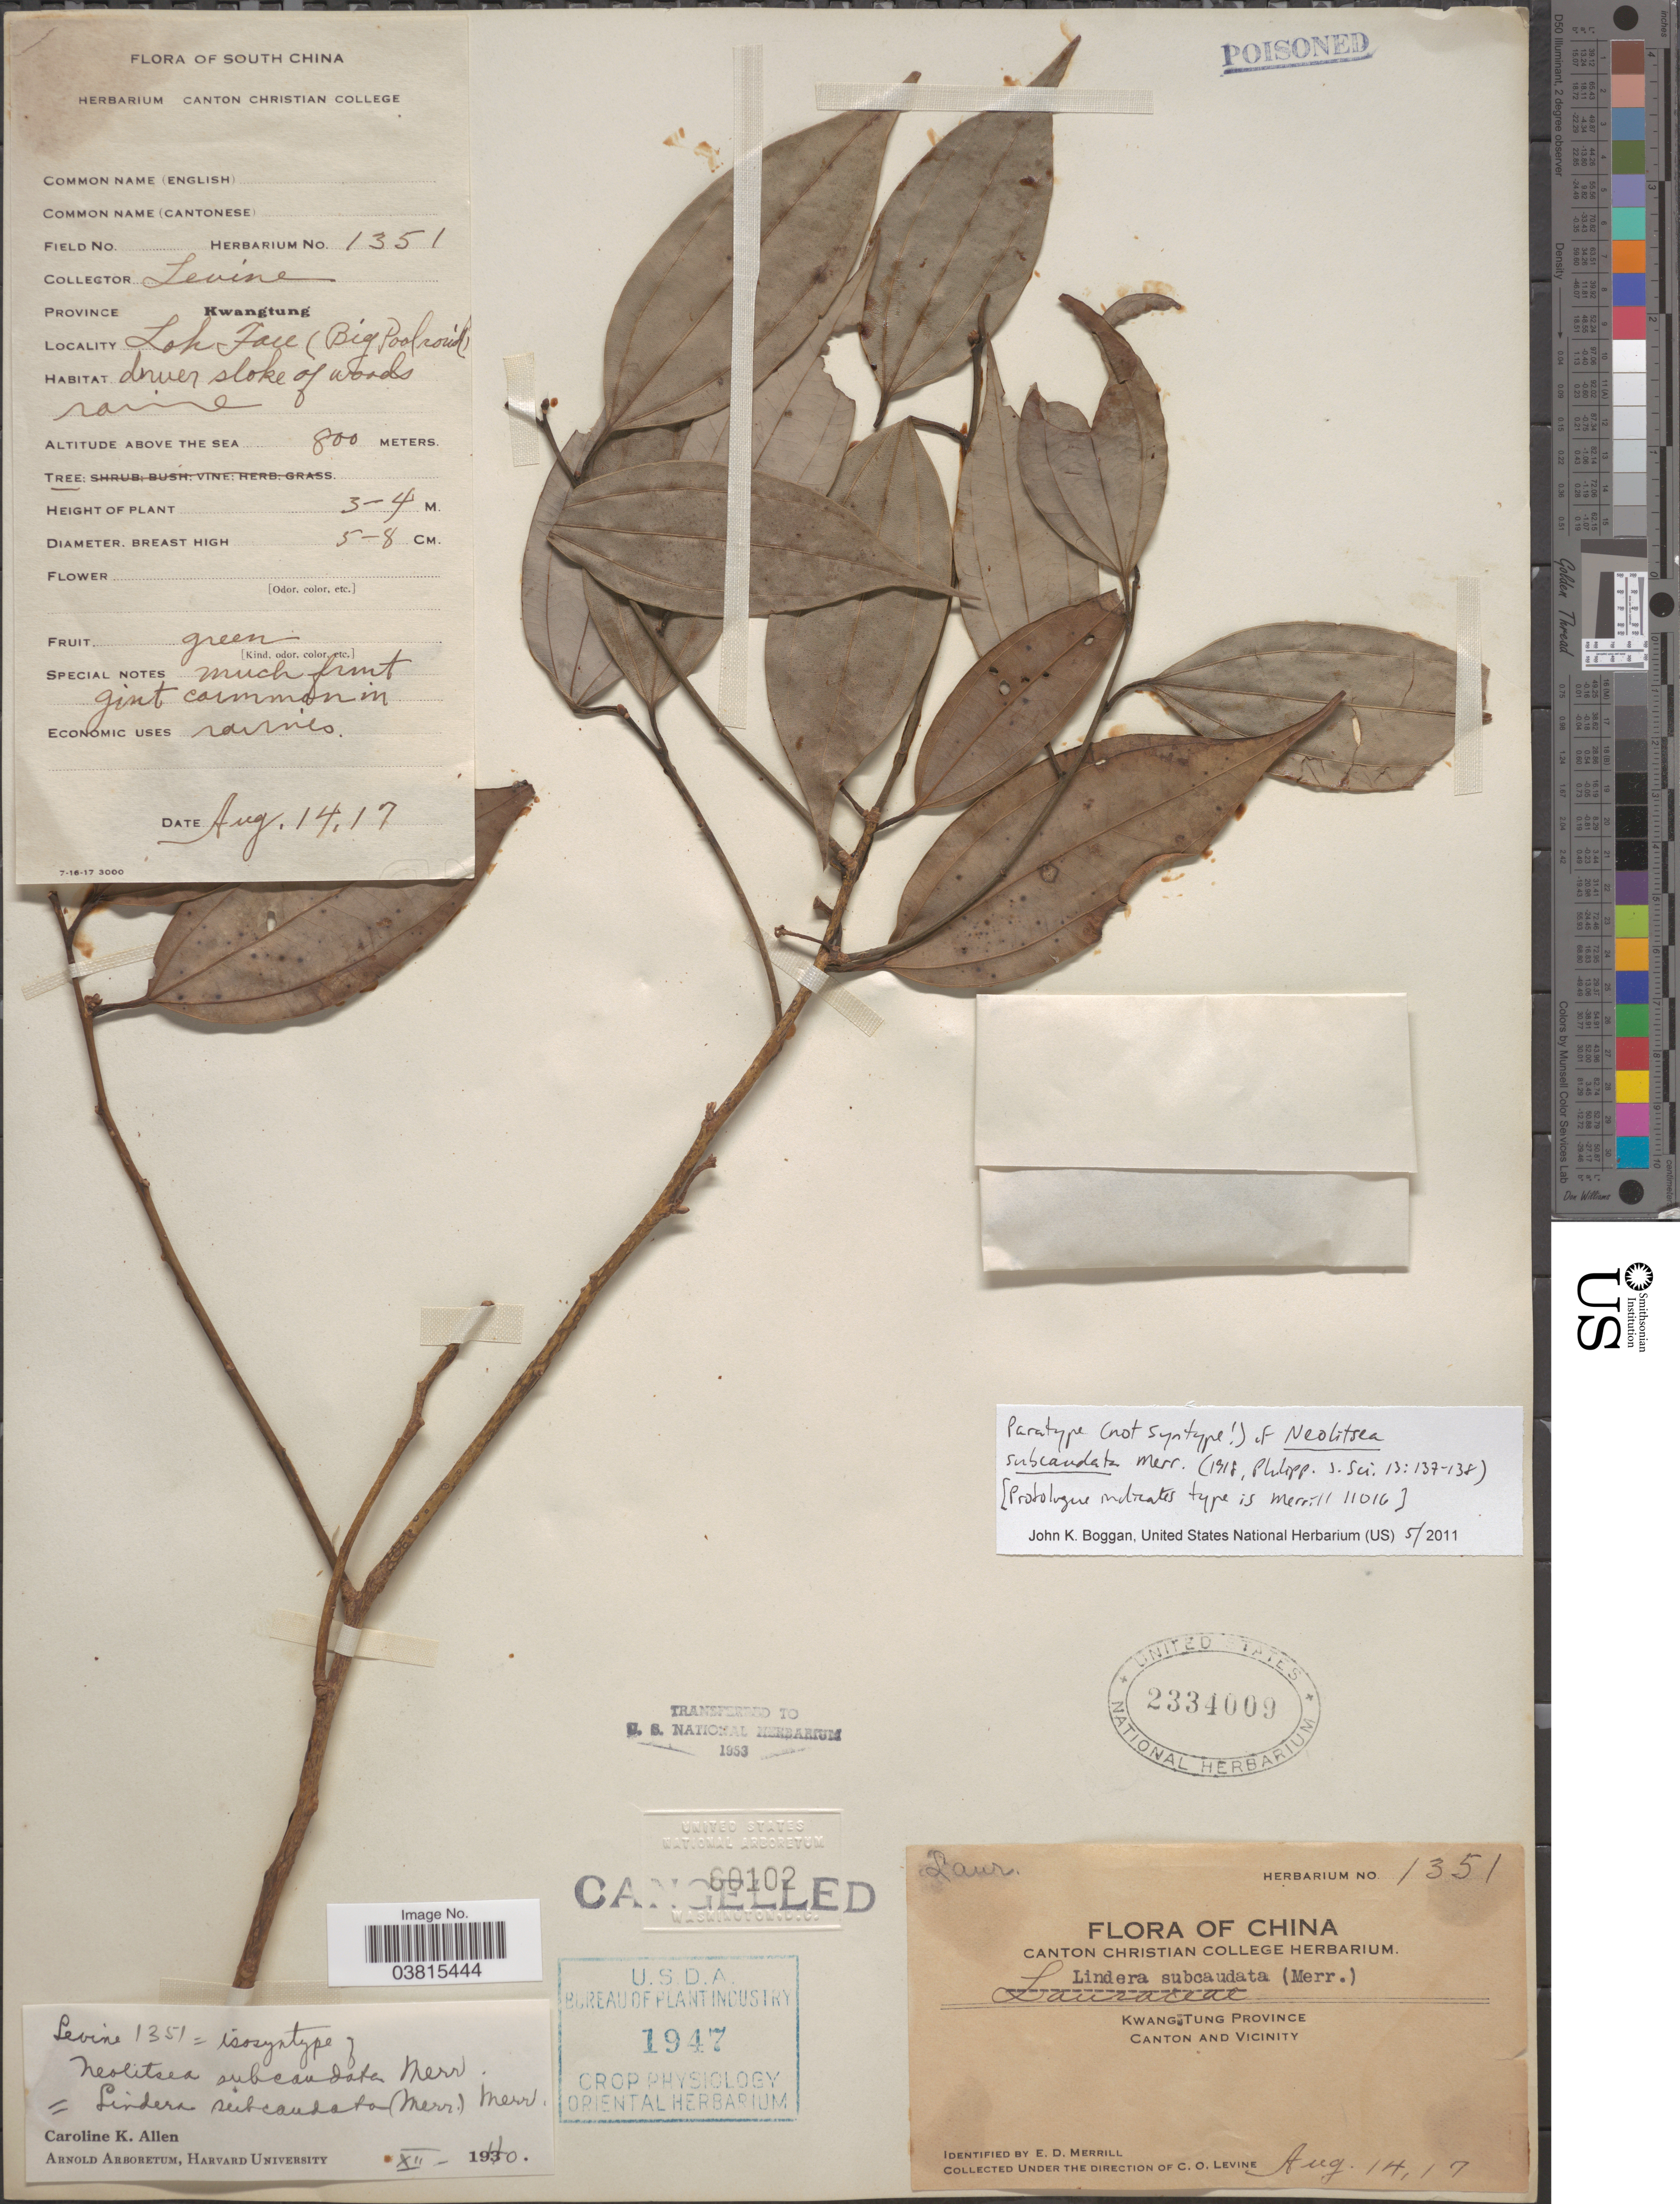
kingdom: Plantae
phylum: Tracheophyta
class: Magnoliopsida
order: Laurales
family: Lauraceae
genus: Lindera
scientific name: Lindera subcaudata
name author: Merr.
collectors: C. O. Levine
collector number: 1351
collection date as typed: Transcribed d/m/y: 14/8/17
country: China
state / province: Guangdong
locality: South China. Province Kwangtung. Lok Face (Big Pool roud [interpreted]). Kwangtung Province. Canton and vicinity.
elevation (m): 800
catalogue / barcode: US 2334009